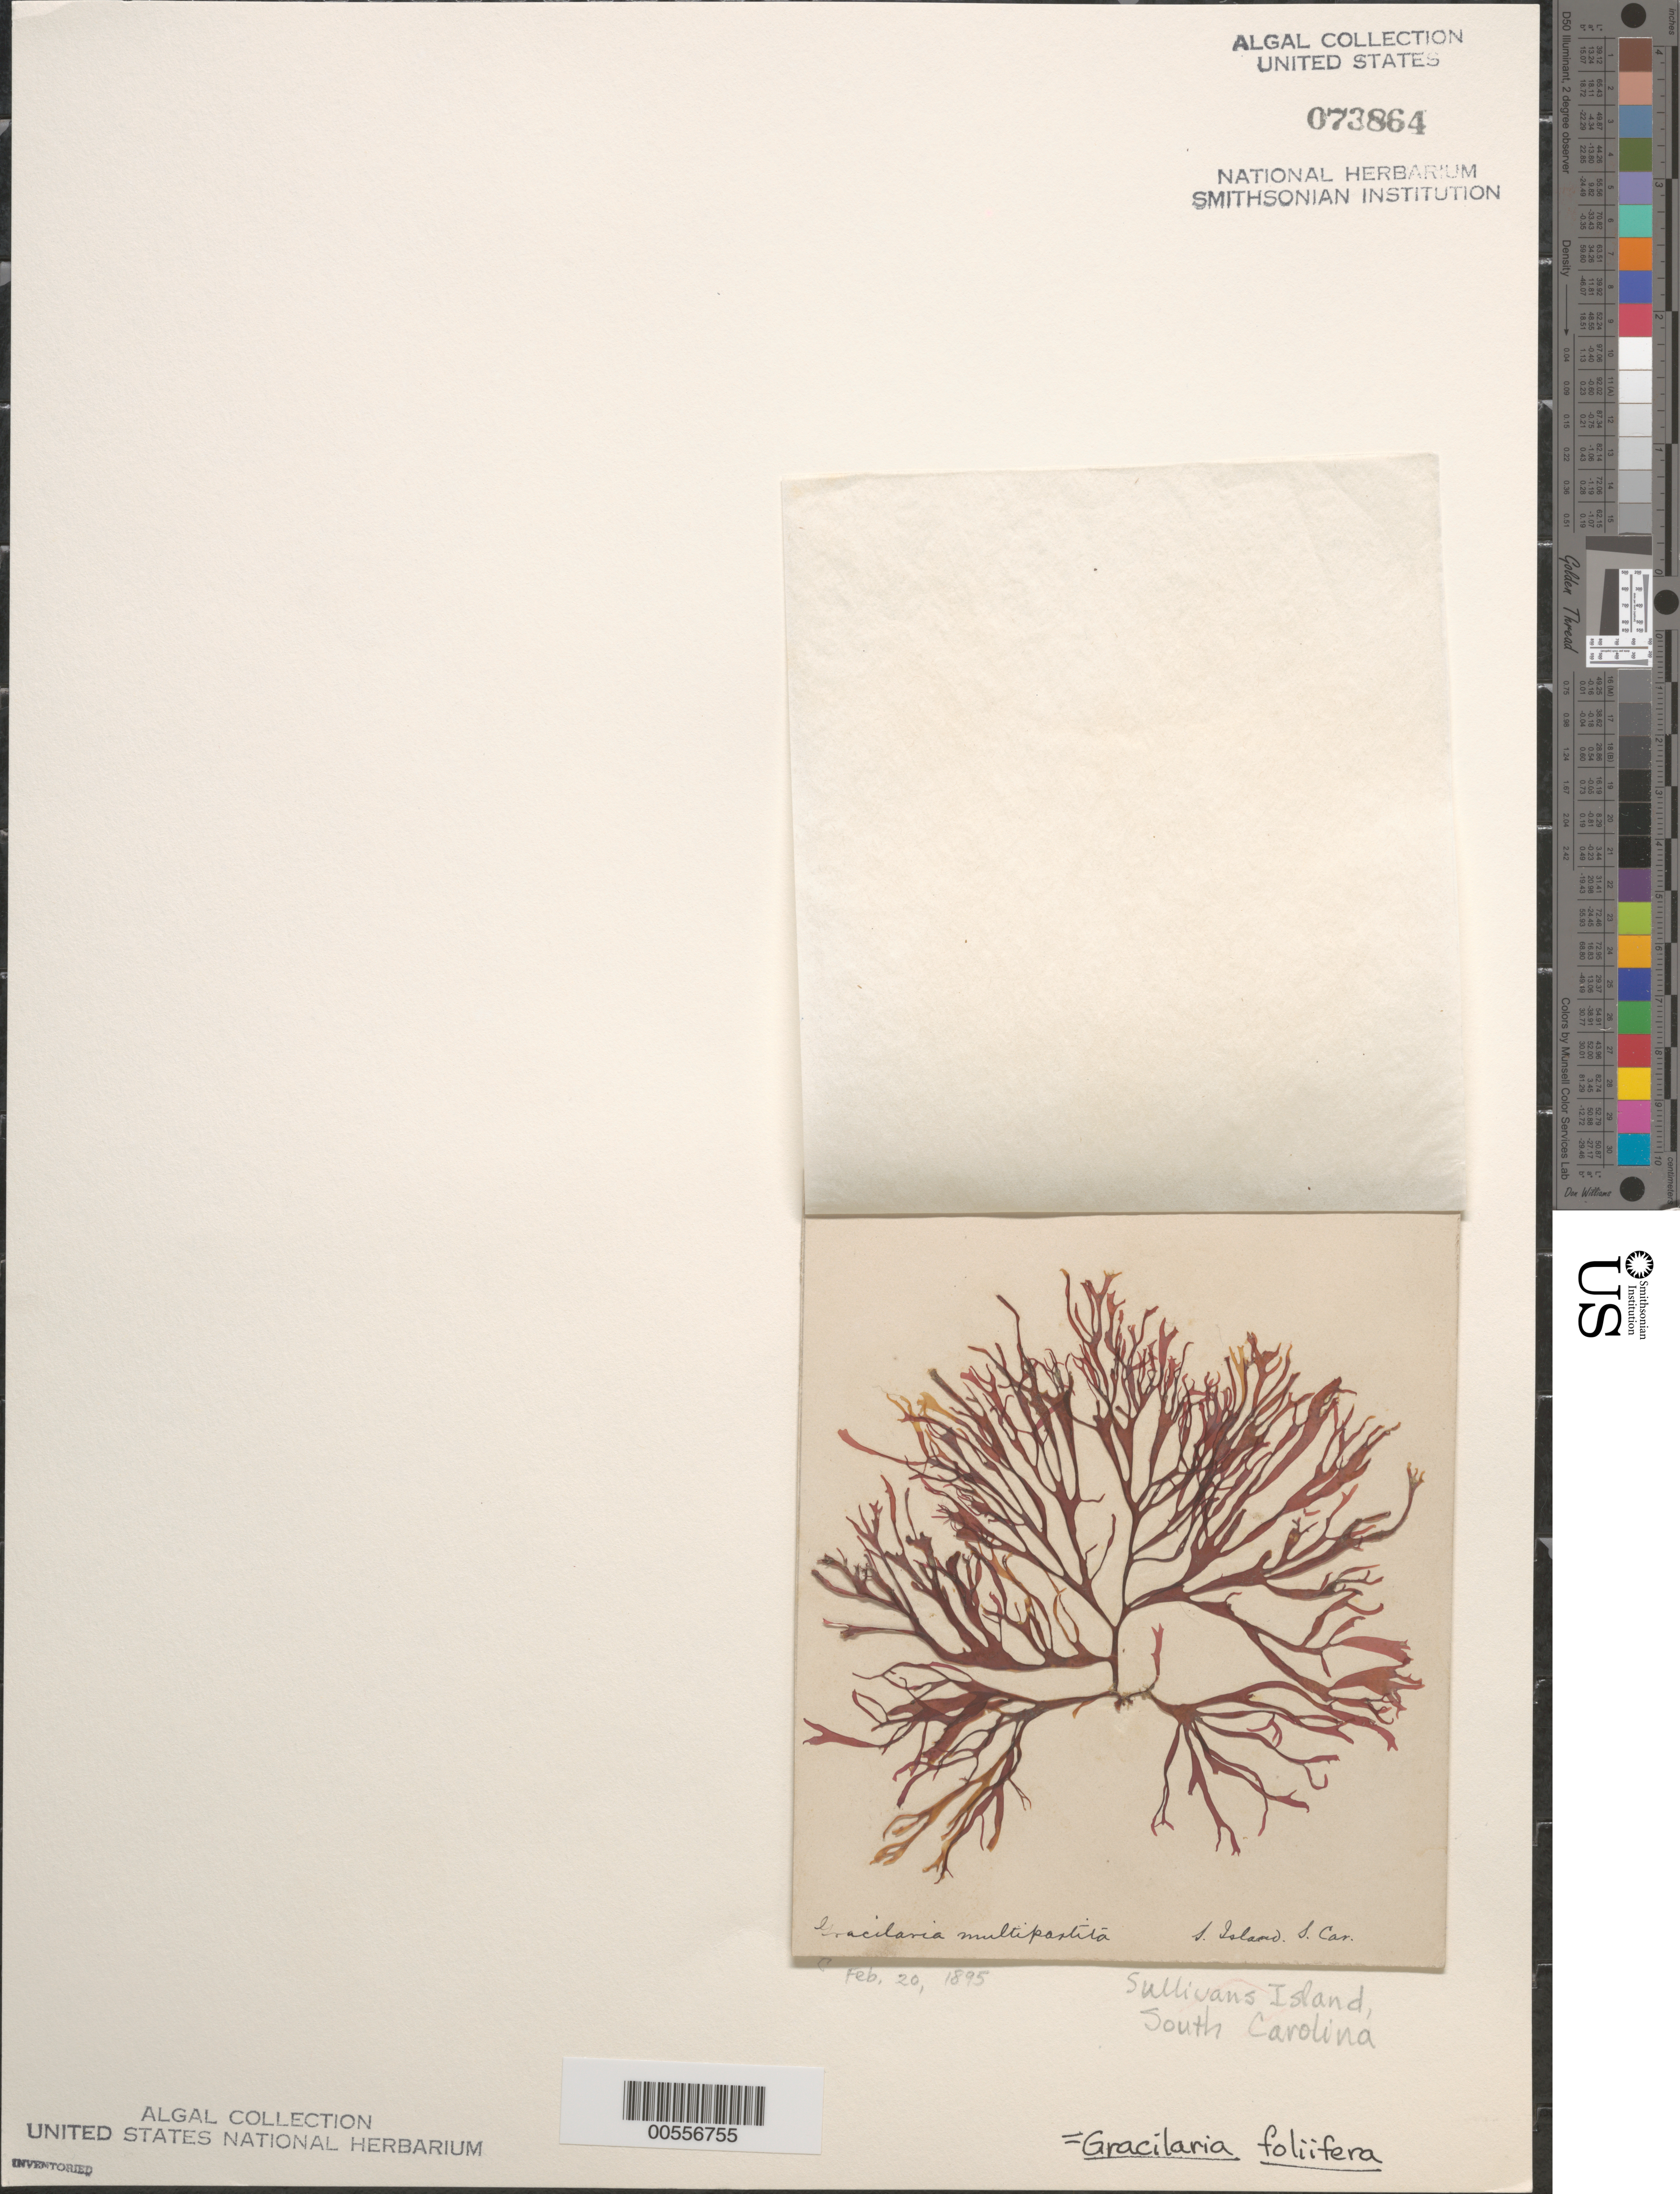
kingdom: Plantae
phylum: Rhodophyta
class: Florideophyceae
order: Gracilariales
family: Gracilariaceae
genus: Gracilaria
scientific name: Gracilaria foliifera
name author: (Forssk.) Børgesen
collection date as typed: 20 Feb 1895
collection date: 1895-02-20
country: United States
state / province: South Carolina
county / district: Charleston County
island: Sullivan's Island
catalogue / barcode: US 73864